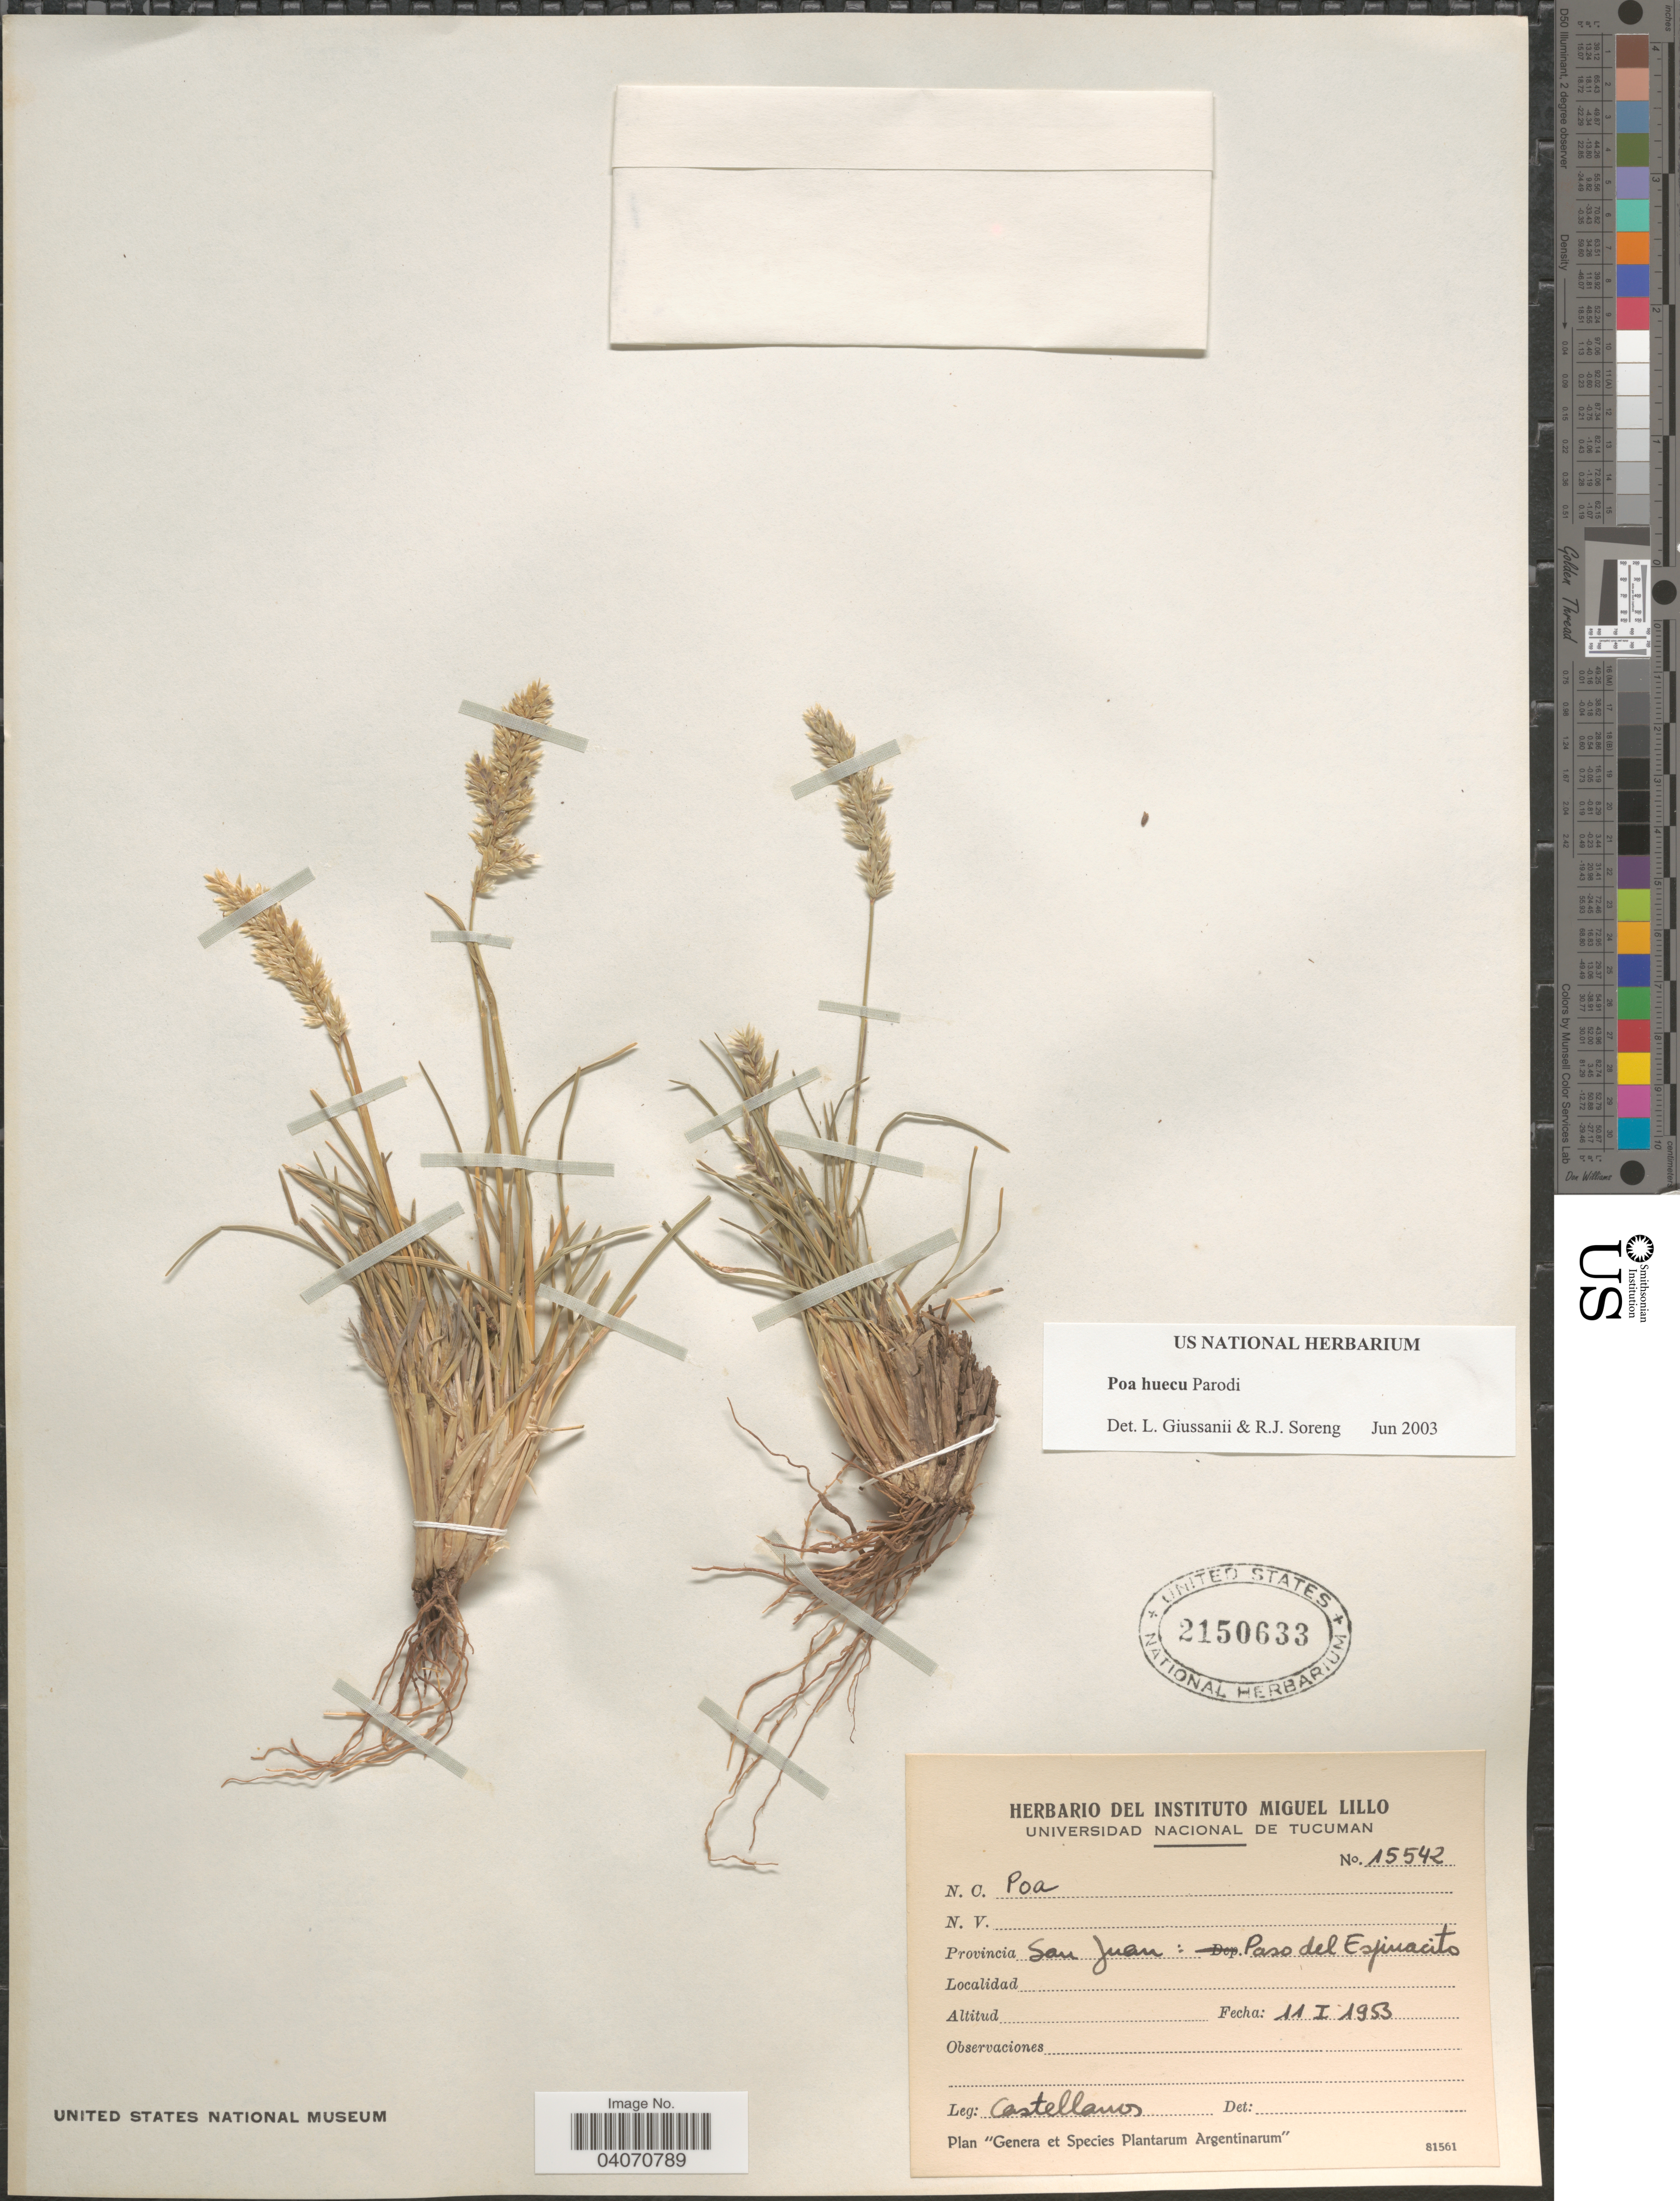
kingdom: Plantae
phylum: Tracheophyta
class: Liliopsida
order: Poales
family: Poaceae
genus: Poa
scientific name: Poa huecu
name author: Parodi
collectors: -- Castellanos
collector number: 15542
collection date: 1953-01-11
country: Argentina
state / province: San Juan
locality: Paso del Espinacito.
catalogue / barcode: US 2150633